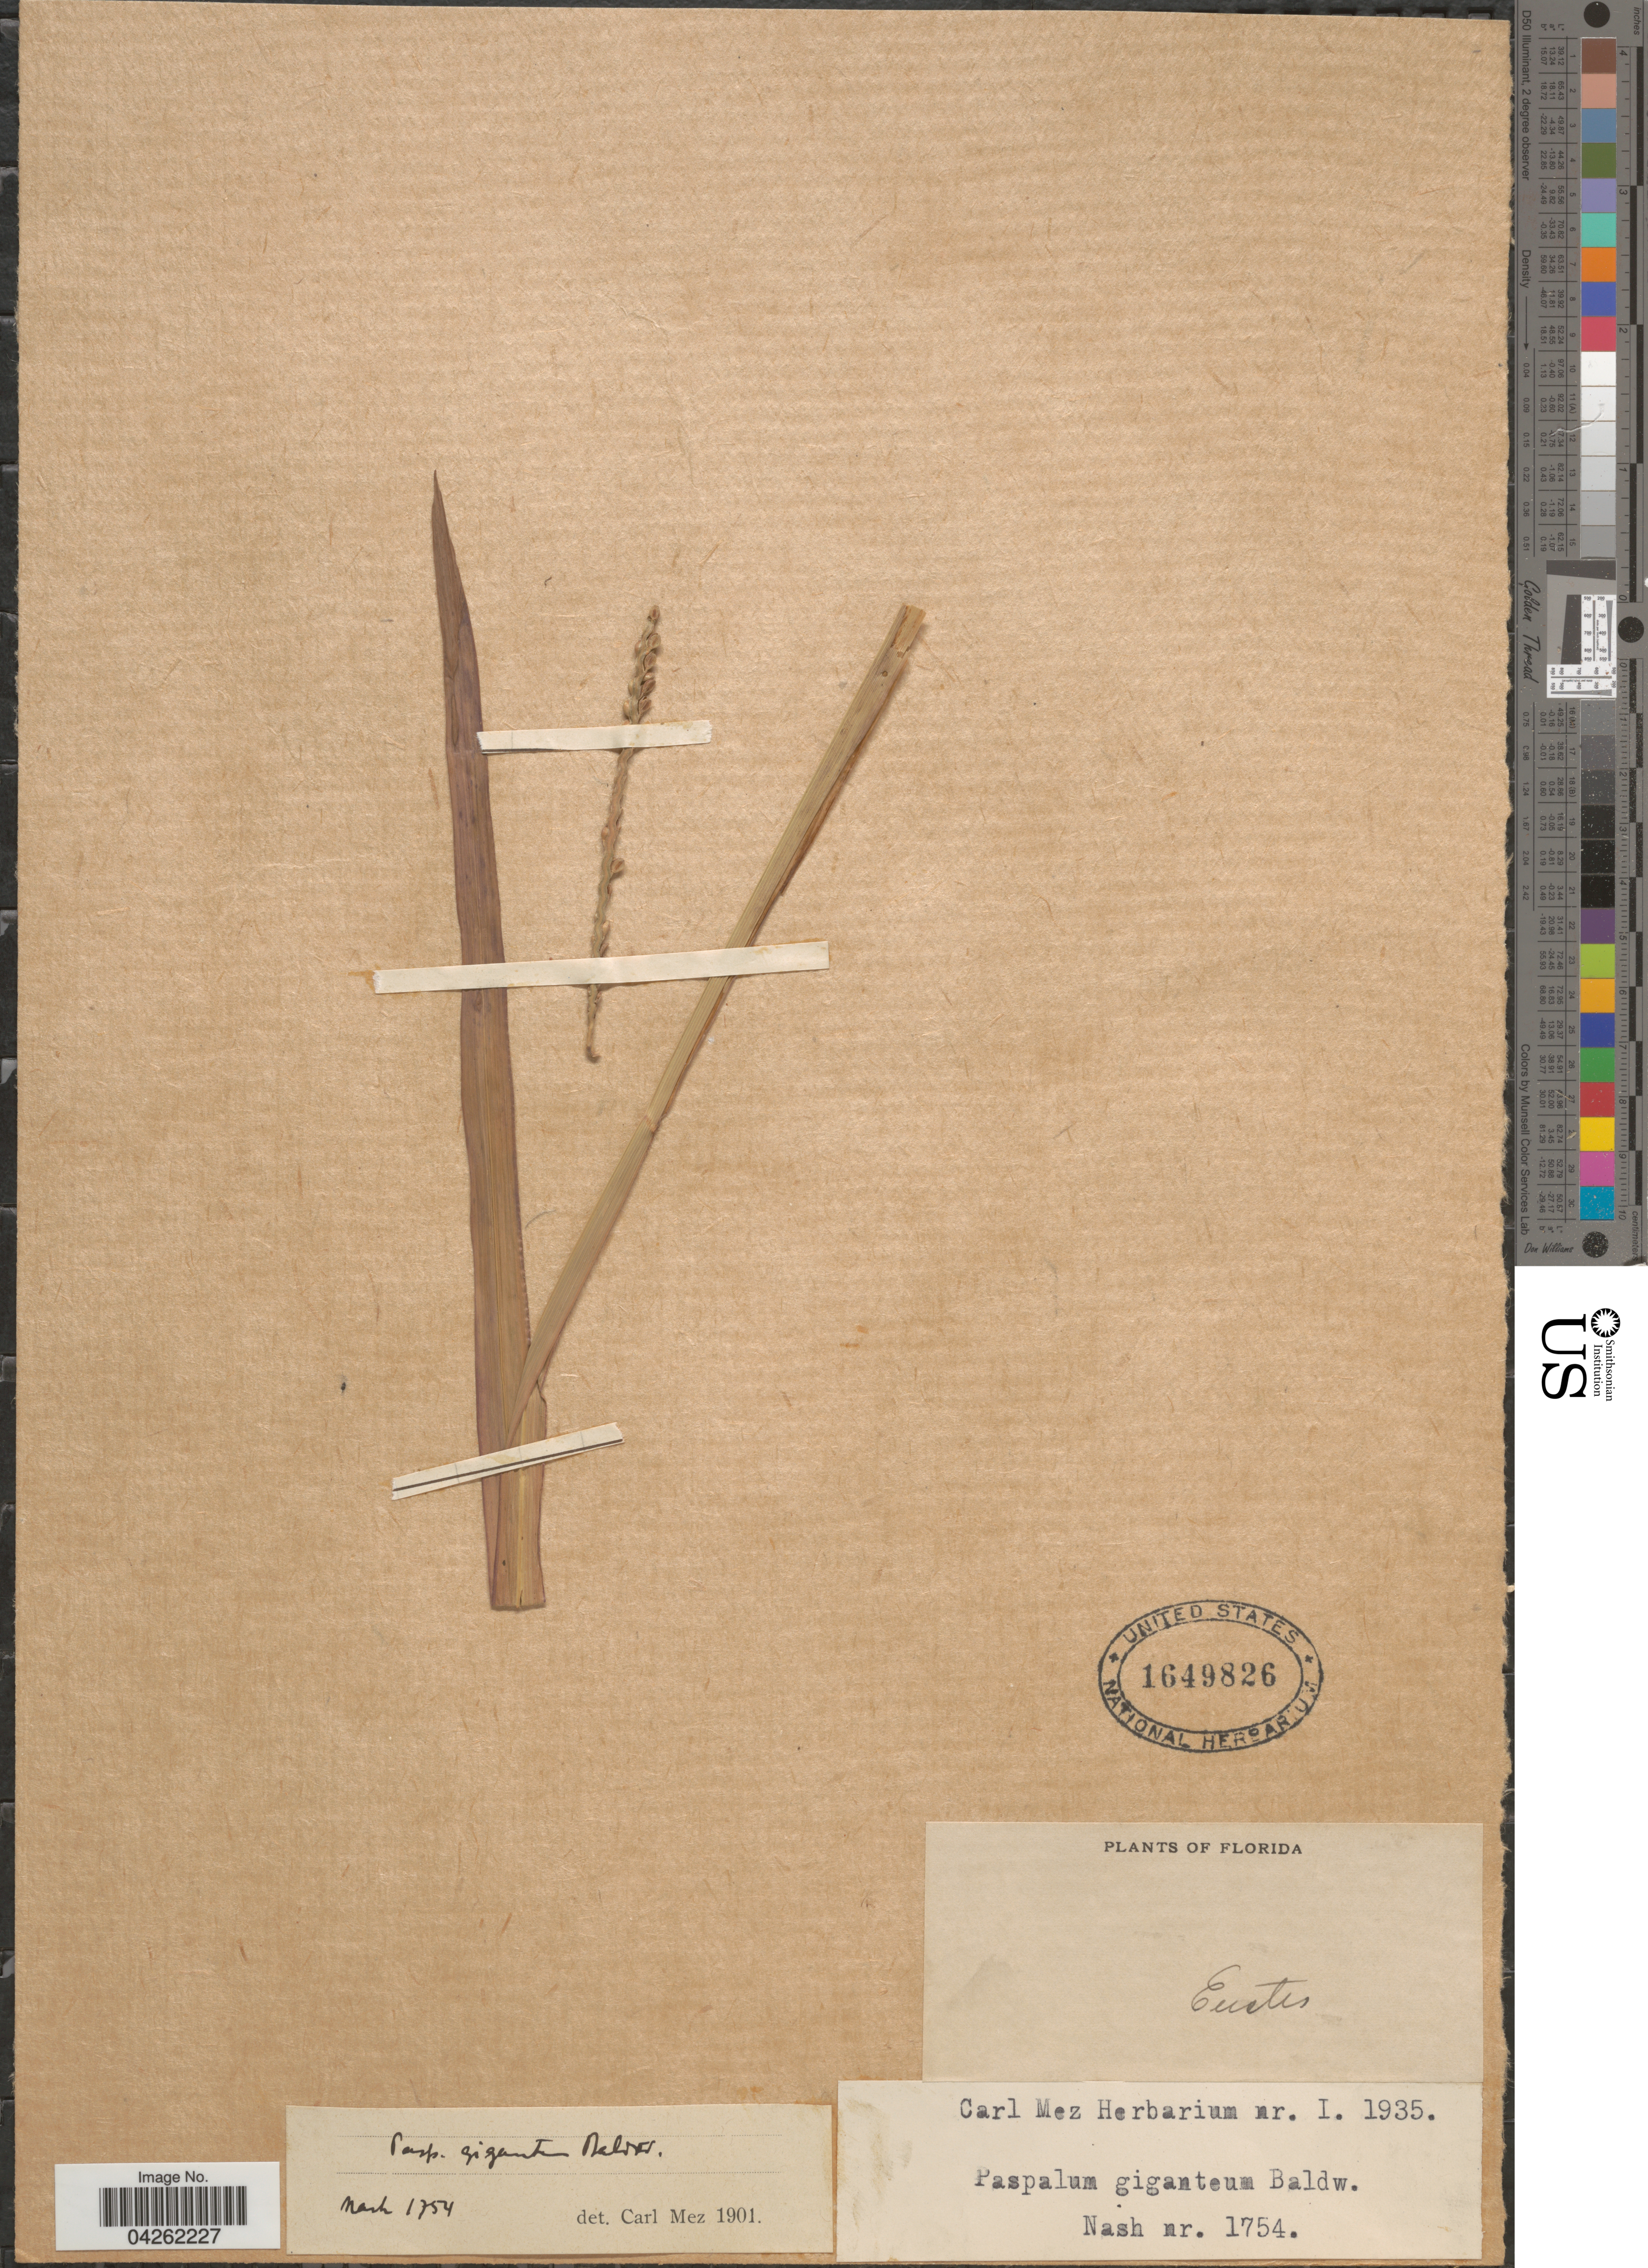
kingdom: Plantae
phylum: Tracheophyta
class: Liliopsida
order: Poales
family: Poaceae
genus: Paspalum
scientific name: Paspalum giganteum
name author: Baldwin ex Vasey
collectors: -- Nash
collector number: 1754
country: United States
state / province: Florida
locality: Eustis.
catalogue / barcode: US 1649826